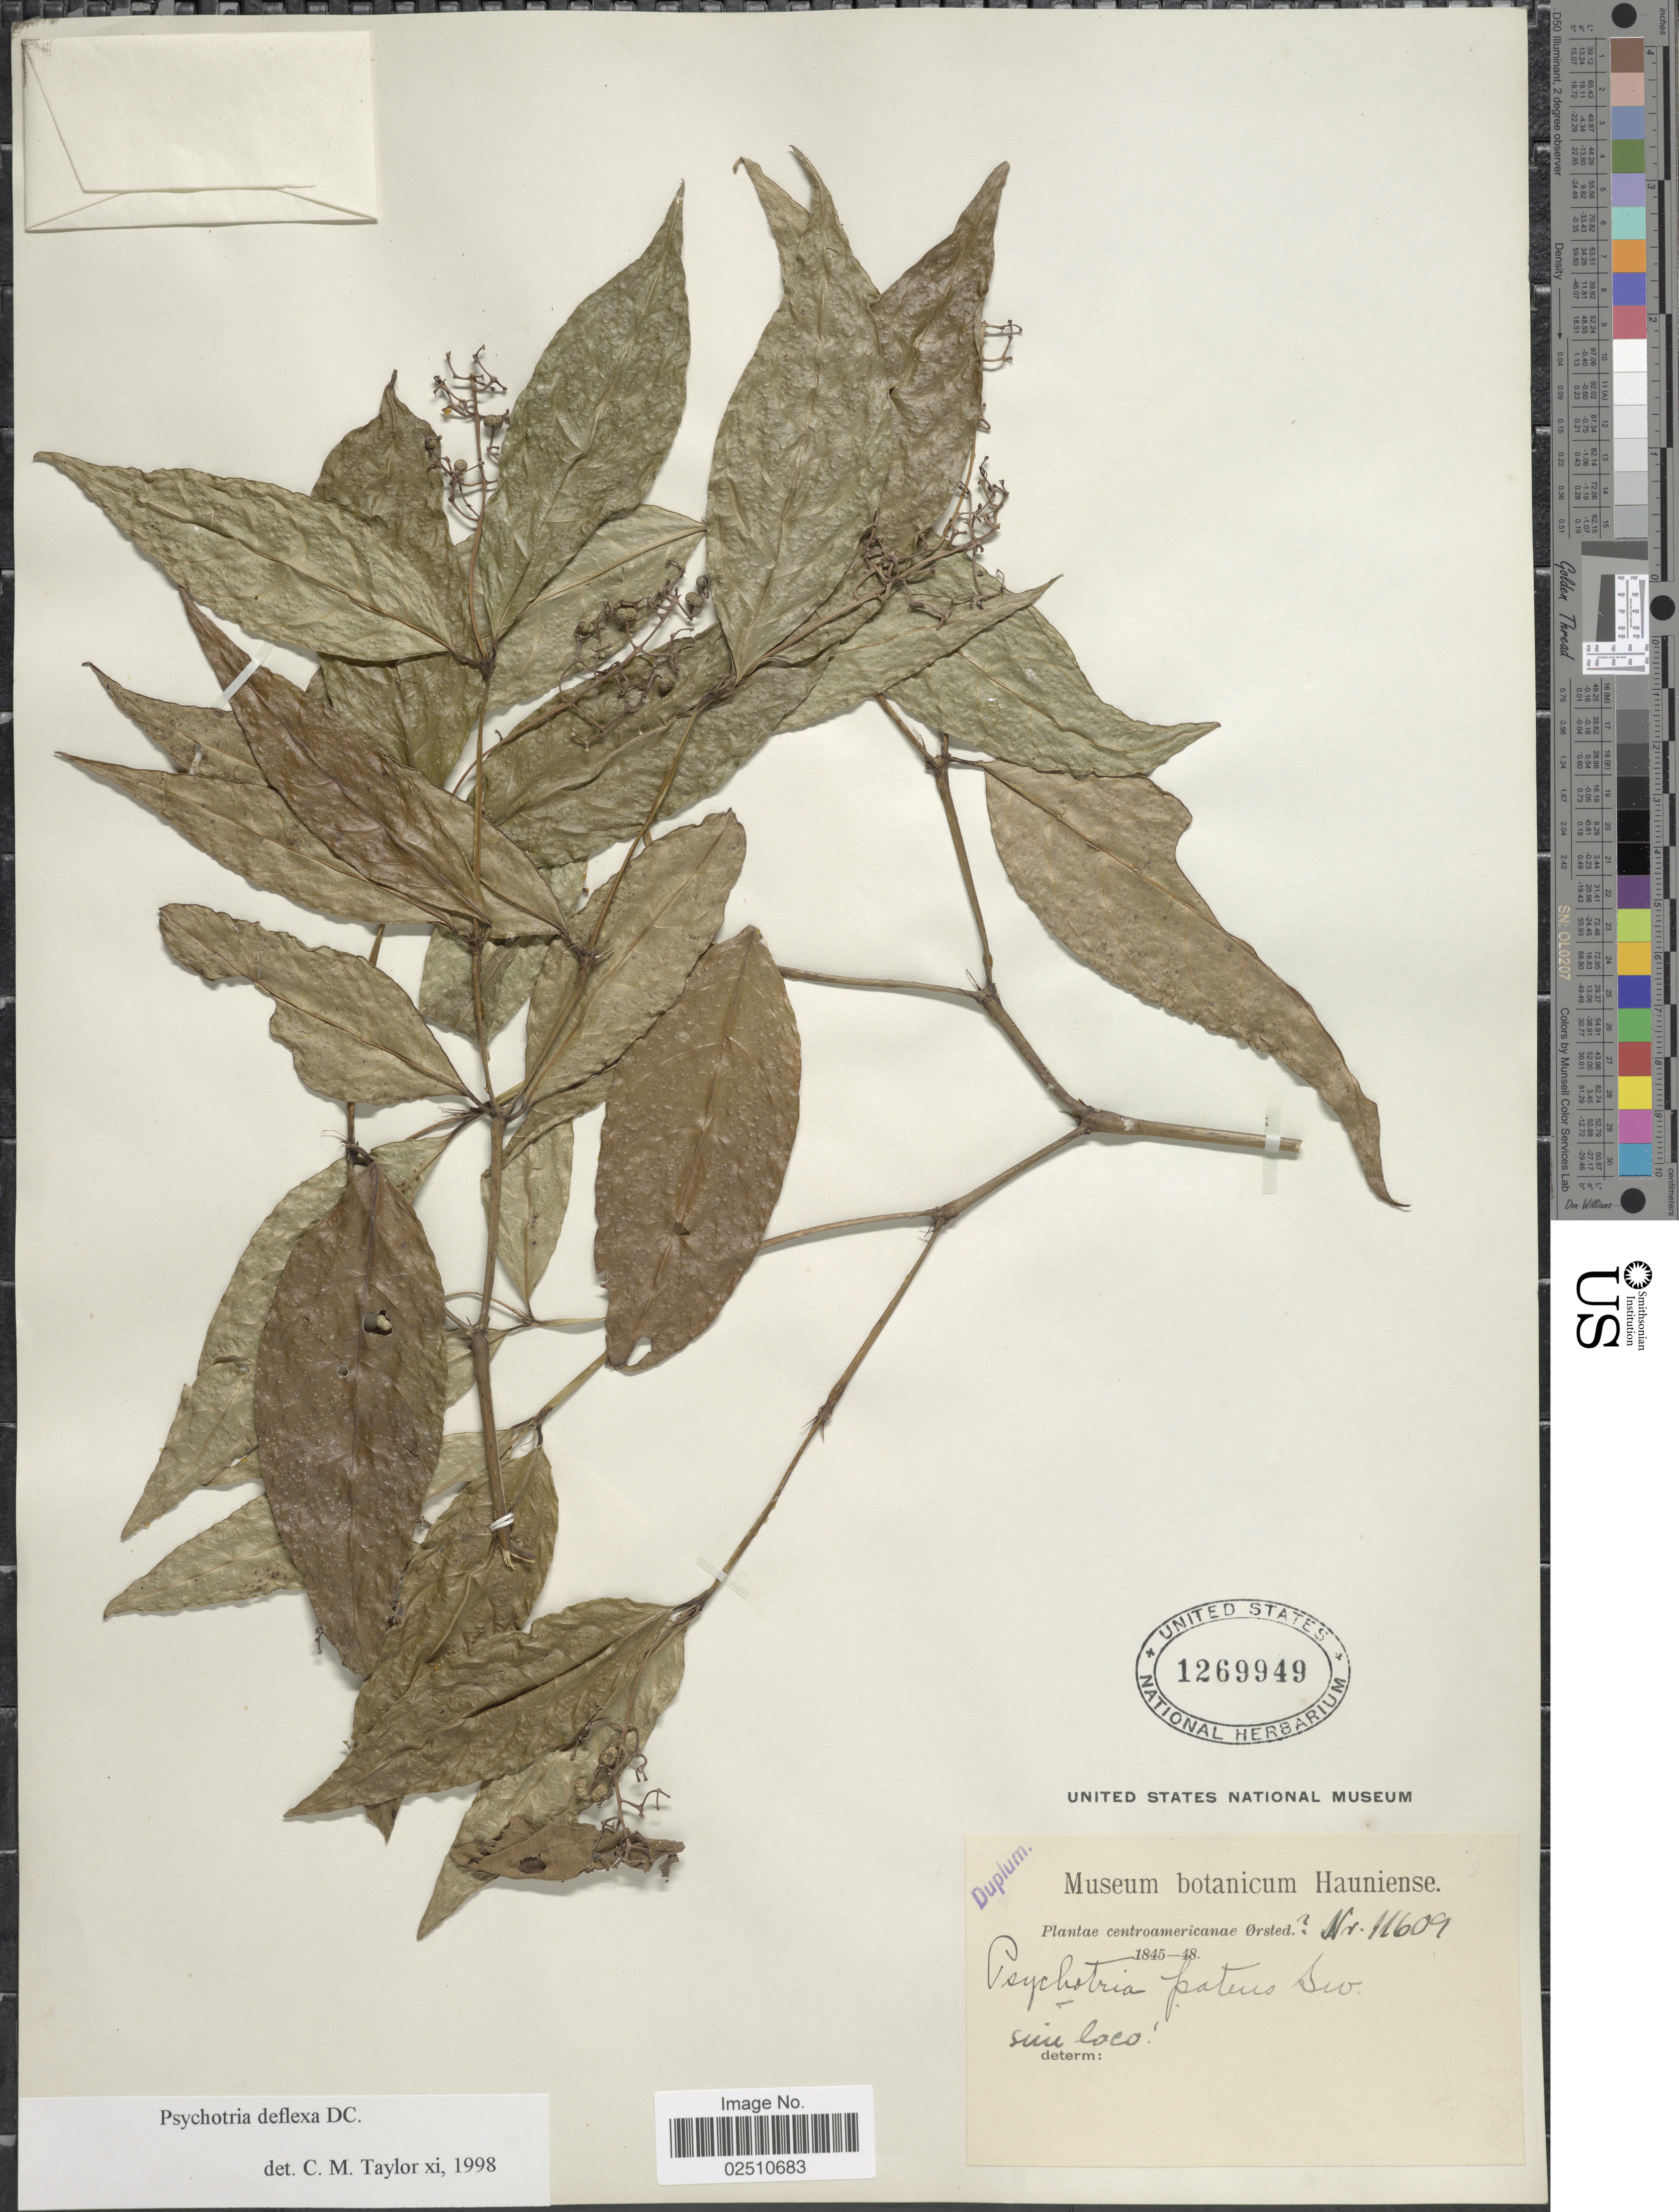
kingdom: Plantae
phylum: Tracheophyta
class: Magnoliopsida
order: Gentianales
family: Rubiaceae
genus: Psychotria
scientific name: Psychotria deflexa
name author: DC.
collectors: Ørsted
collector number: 11609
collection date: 1845/1848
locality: Centroamericanae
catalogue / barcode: US 1269949